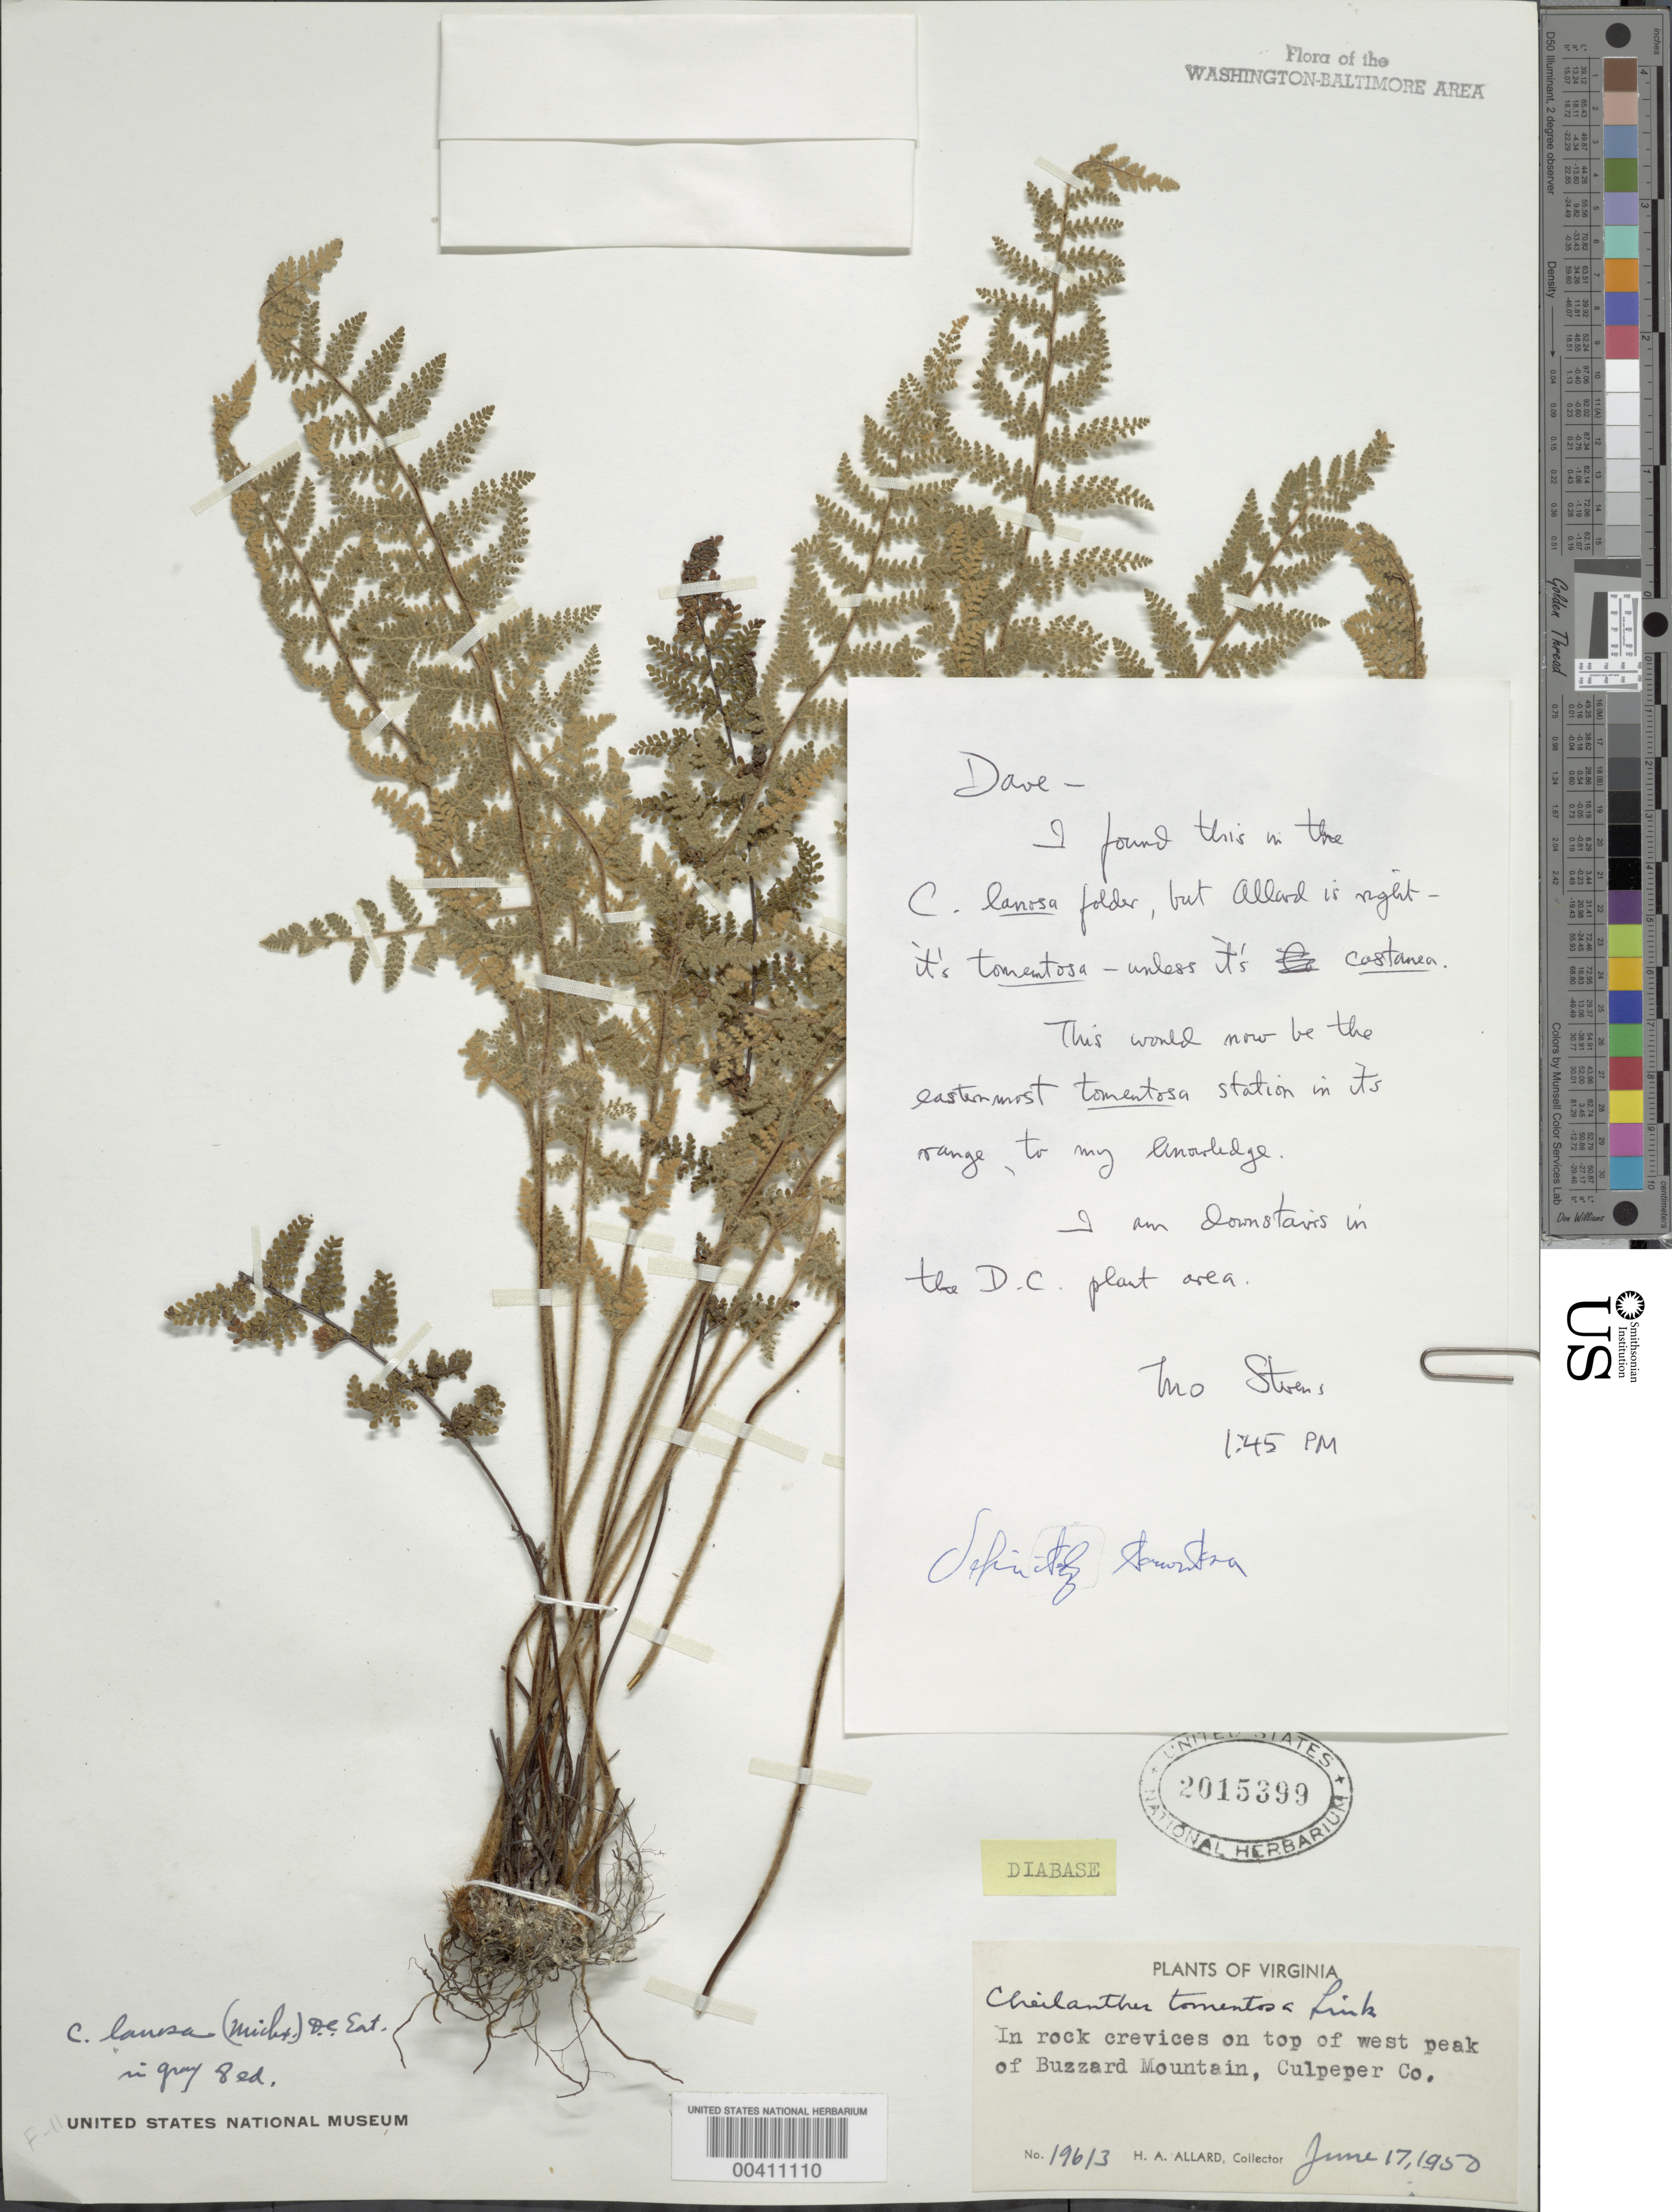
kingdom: Plantae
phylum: Tracheophyta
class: Polypodiopsida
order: Polypodiales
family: Pteridaceae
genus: Myriopteris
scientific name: Myriopteris tomentosa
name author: (Link) Fée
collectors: H. A. Allard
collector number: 19613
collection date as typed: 17 Jun 1950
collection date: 1950-06-17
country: United States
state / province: Virginia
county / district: Culpeper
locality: Buzzard Mountain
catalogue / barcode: US 2015399